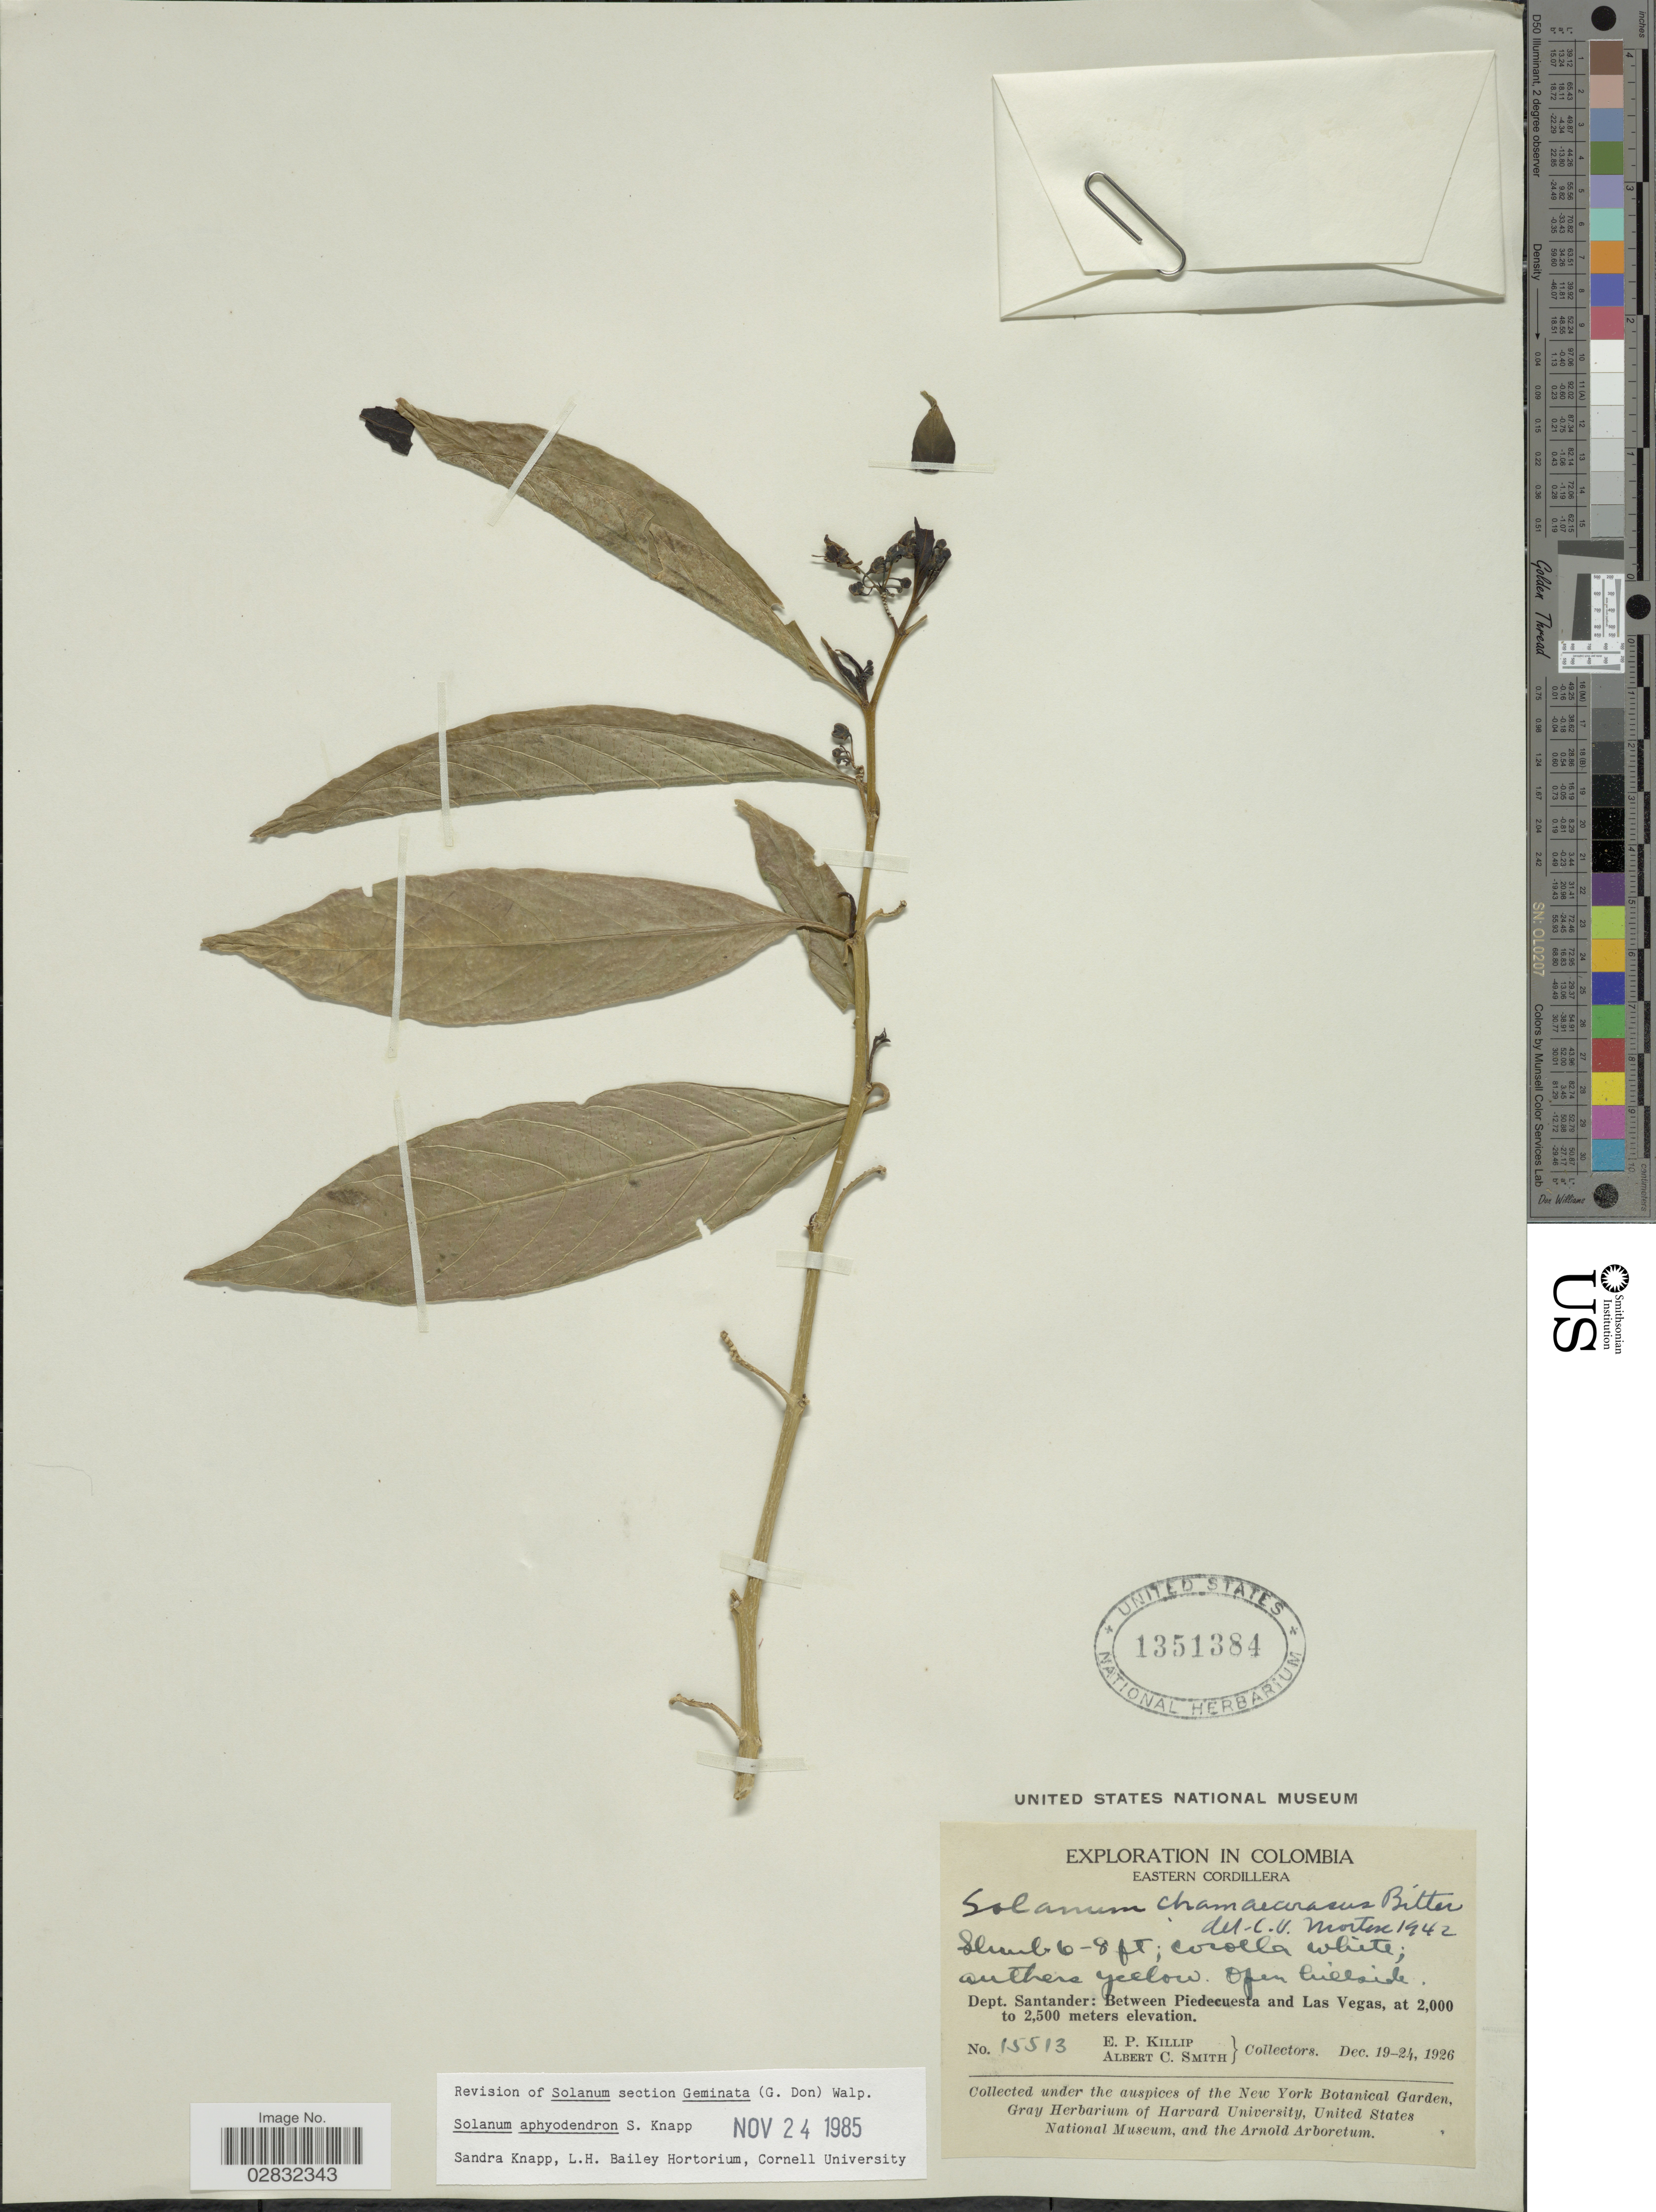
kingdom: Plantae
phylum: Tracheophyta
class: Magnoliopsida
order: Solanales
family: Solanaceae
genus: Solanum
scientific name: Solanum aphyodendron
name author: S. Knapp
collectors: E. P. Killip & A. C. Smith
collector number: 15513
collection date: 1926-12-19/1926-12-24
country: Colombia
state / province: Santander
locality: Eastern Cordillera, Dept. Santander: Between Piedecuesta and Las Vegas.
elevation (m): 2000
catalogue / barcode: US 1351384